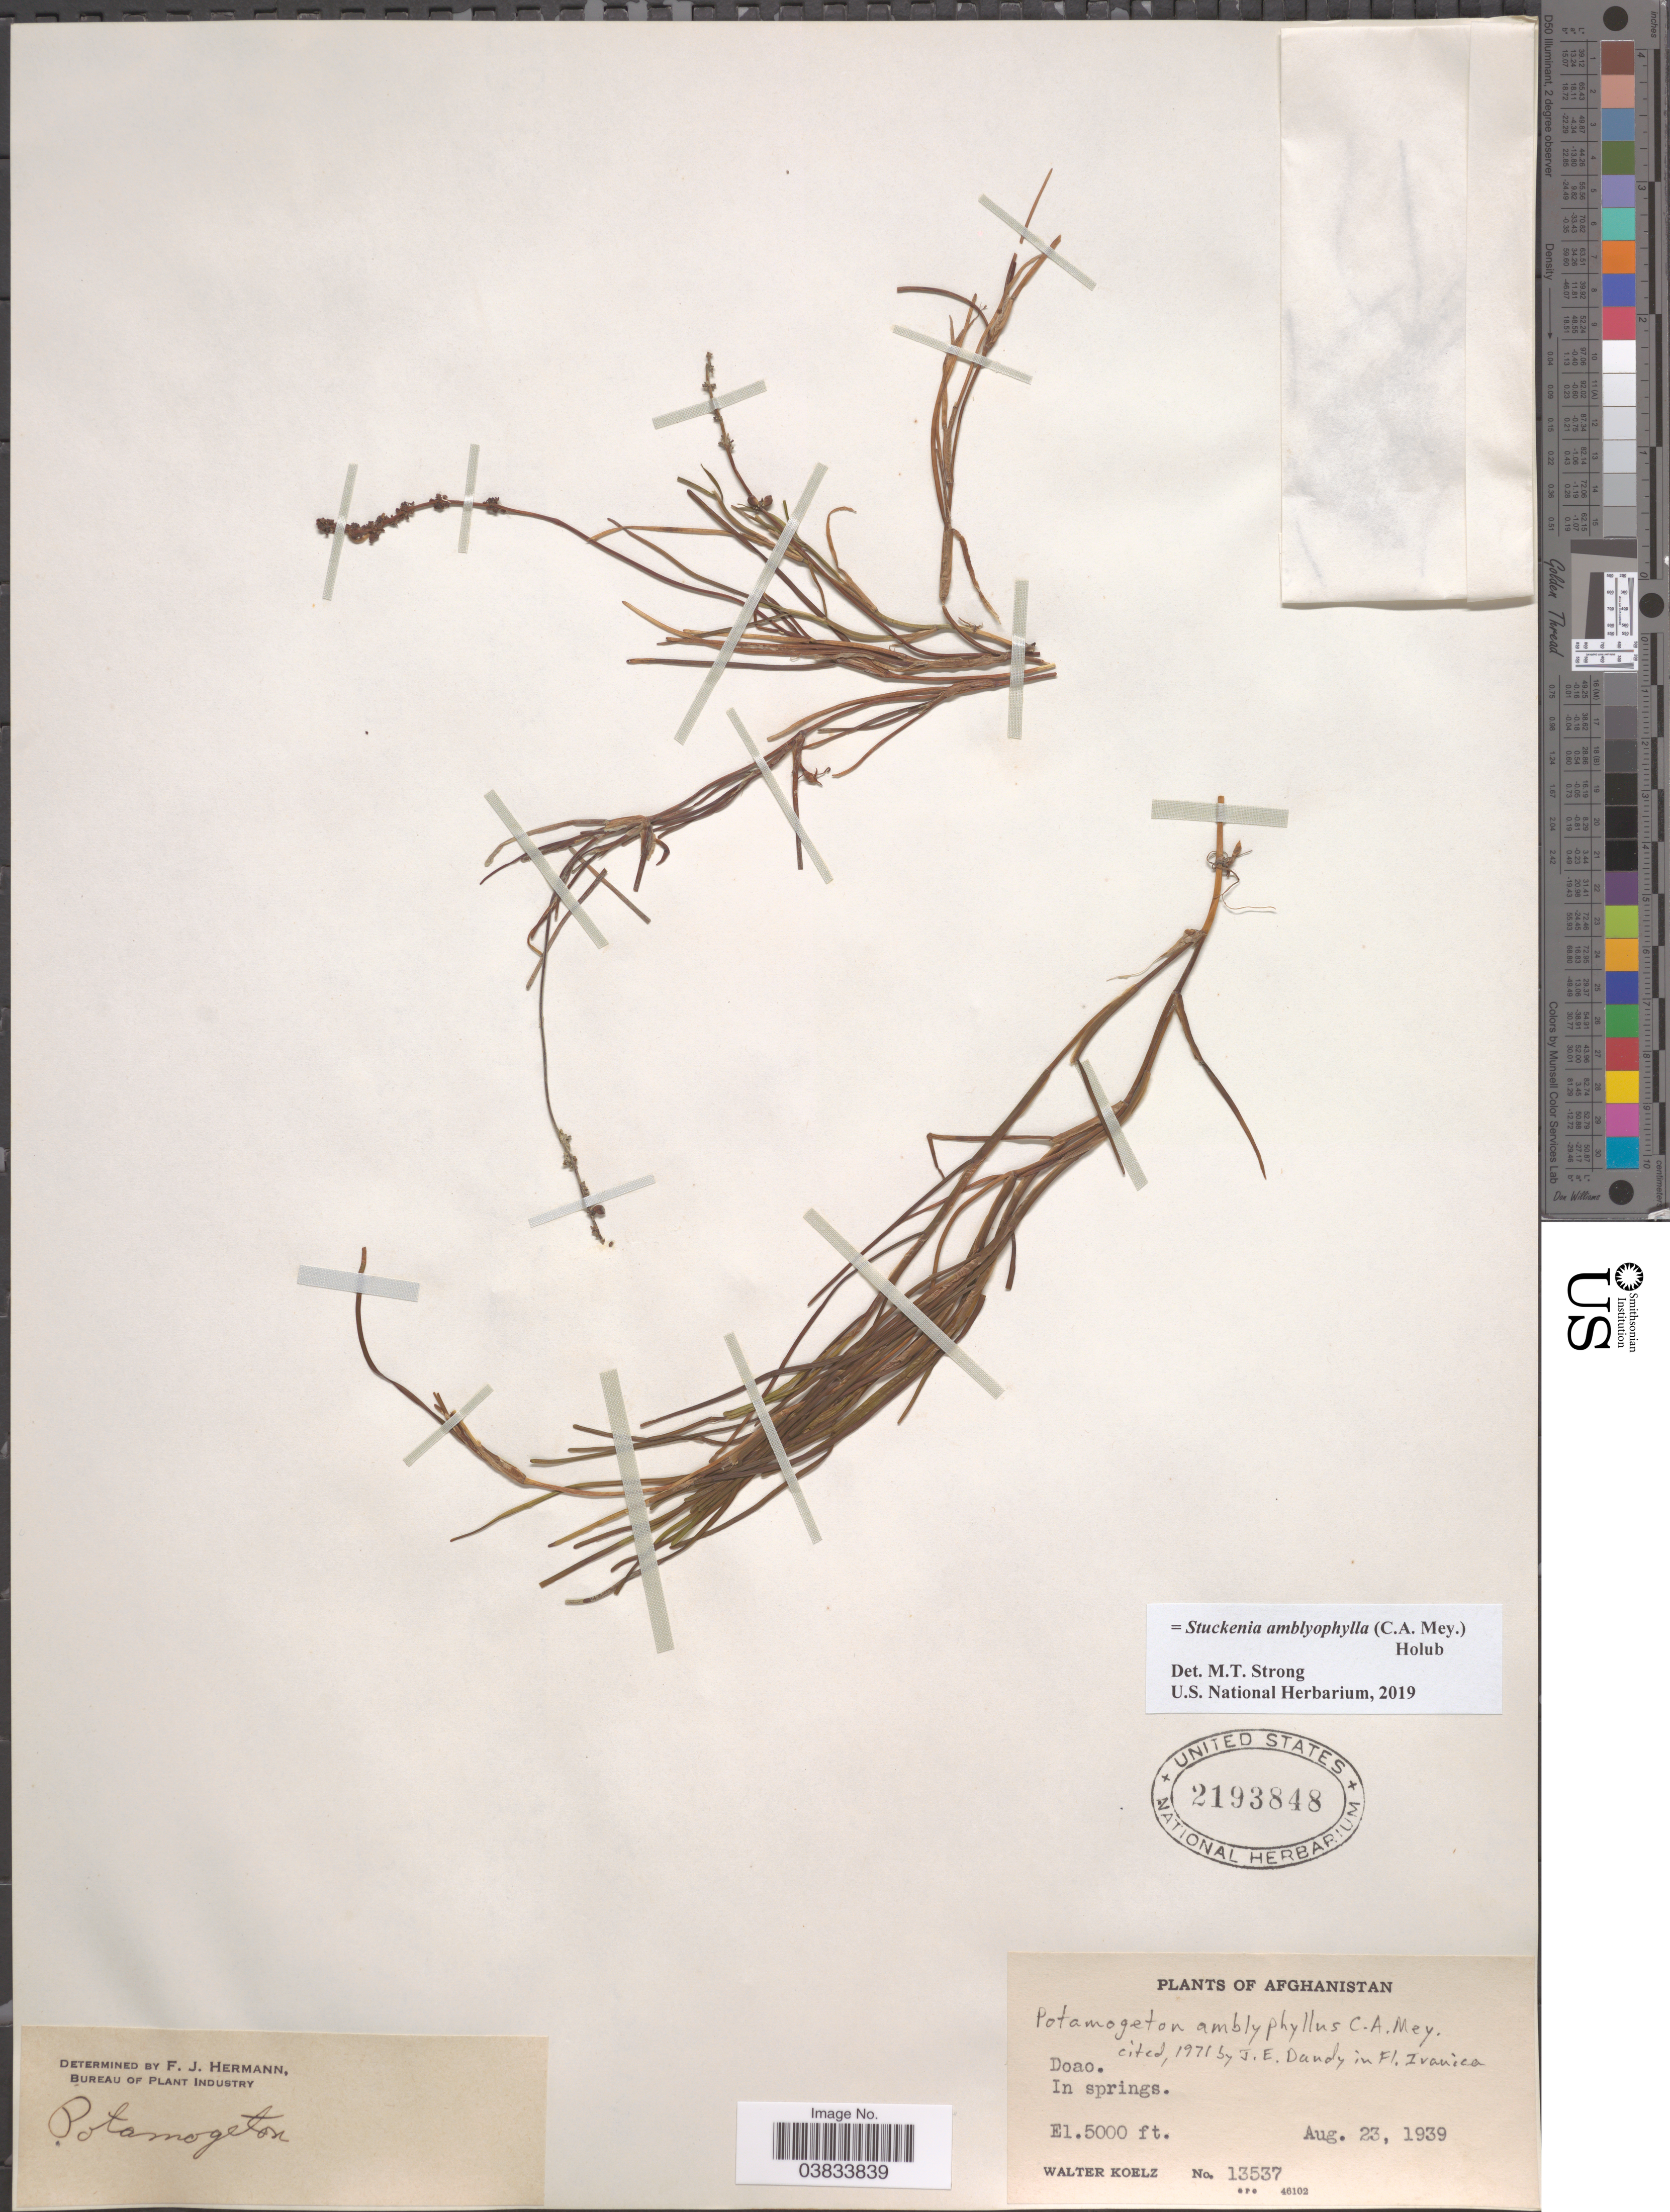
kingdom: Plantae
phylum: Tracheophyta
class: Liliopsida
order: Alismatales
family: Potamogetonaceae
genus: Stuckenia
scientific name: Stuckenia amblyophylla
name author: (C.A. Mey.) Holub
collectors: W. N. Koelz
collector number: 13537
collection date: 1939-08-23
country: Afghanistan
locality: Doao.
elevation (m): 1524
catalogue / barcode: US 2193848